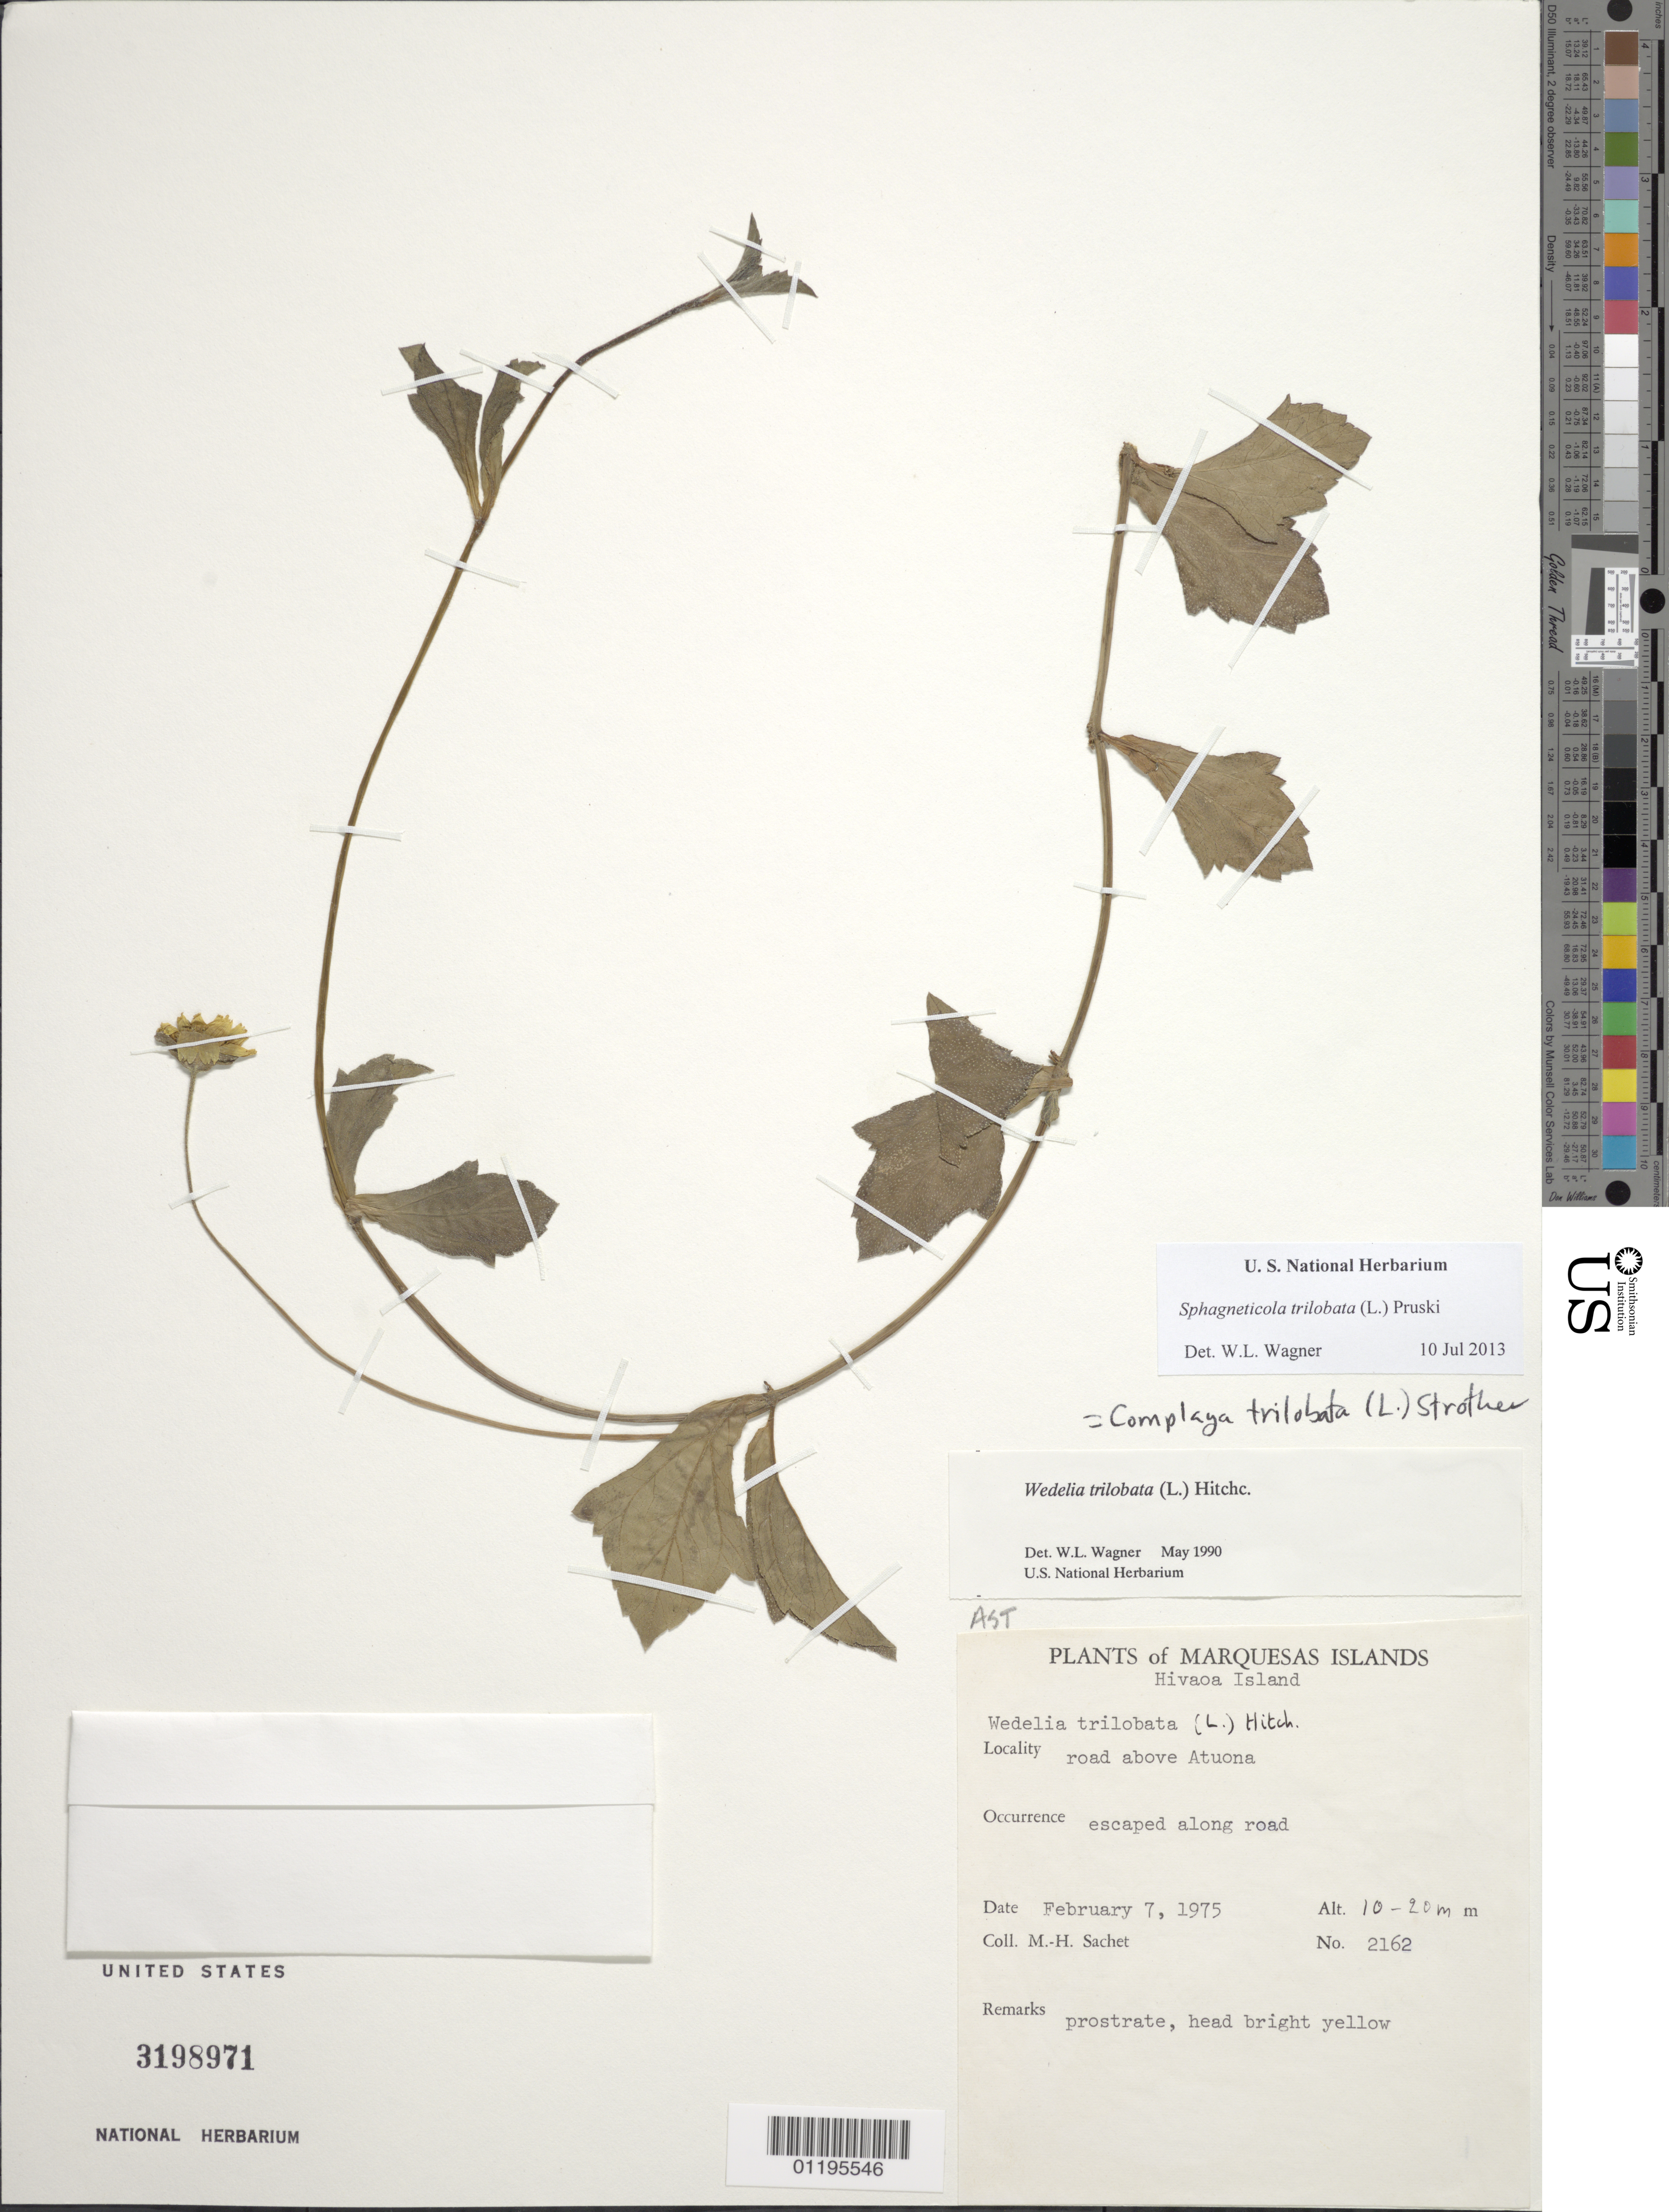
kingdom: Plantae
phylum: Tracheophyta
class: Magnoliopsida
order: Asterales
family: Asteraceae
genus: Sphagneticola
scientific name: Sphagneticola trilobata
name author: (L.) Pruski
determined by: Wagner, W. L., (BOT), Smithsonian Institution - National Museum of Natural History (UNITED STATES)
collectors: M.-H. Sachet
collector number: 2162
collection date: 1975-02-07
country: French Polynesia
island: Hiva Oa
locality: road above Atuona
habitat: Escaped from cult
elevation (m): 10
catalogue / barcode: US 3198971